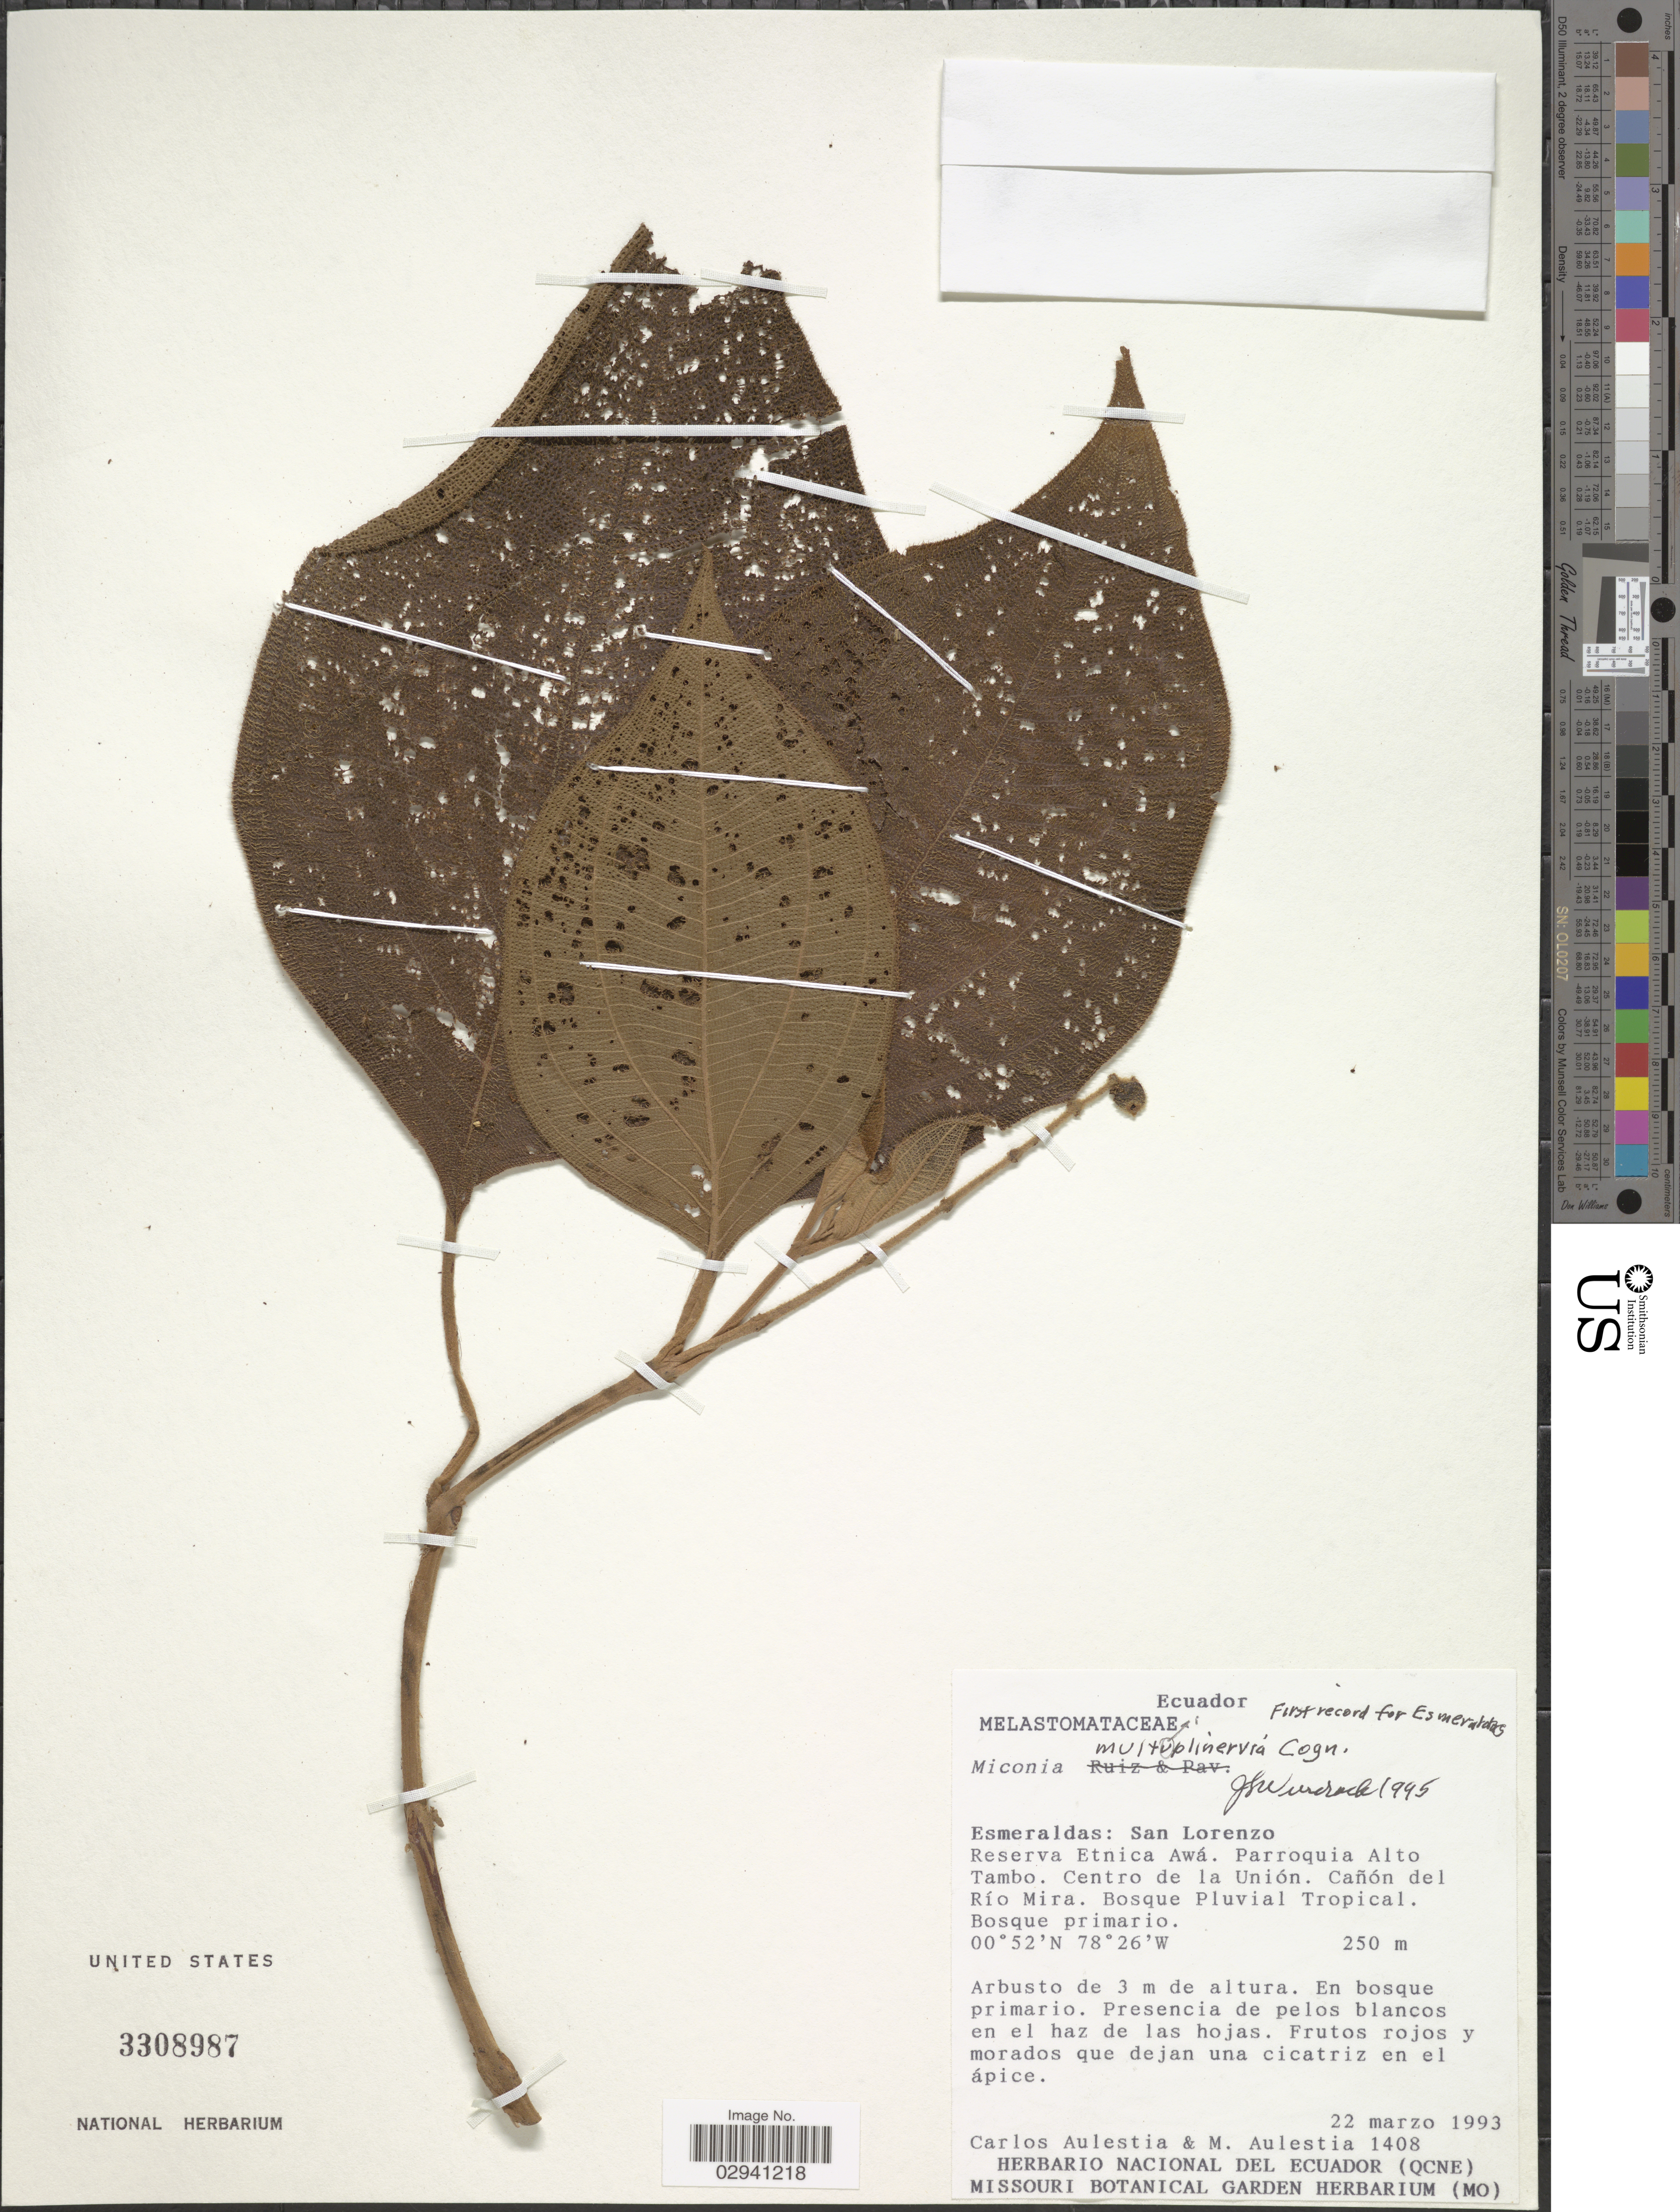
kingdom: Plantae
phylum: Tracheophyta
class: Magnoliopsida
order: Myrtales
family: Melastomataceae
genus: Miconia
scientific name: Miconia multiplinervia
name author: Cogn.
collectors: C. Aulestia & M. Aulestia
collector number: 1408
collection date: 1993-03-22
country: Ecuador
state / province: Esmeraldas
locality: Esmeraldas: San Lorenzo. Reserva Etnica Awá. Parroquia Alto Tambo. Centro de la Unión. Cañón del Río Mira. Bosque Pluvial Tropical.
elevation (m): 250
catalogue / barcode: US 3308987